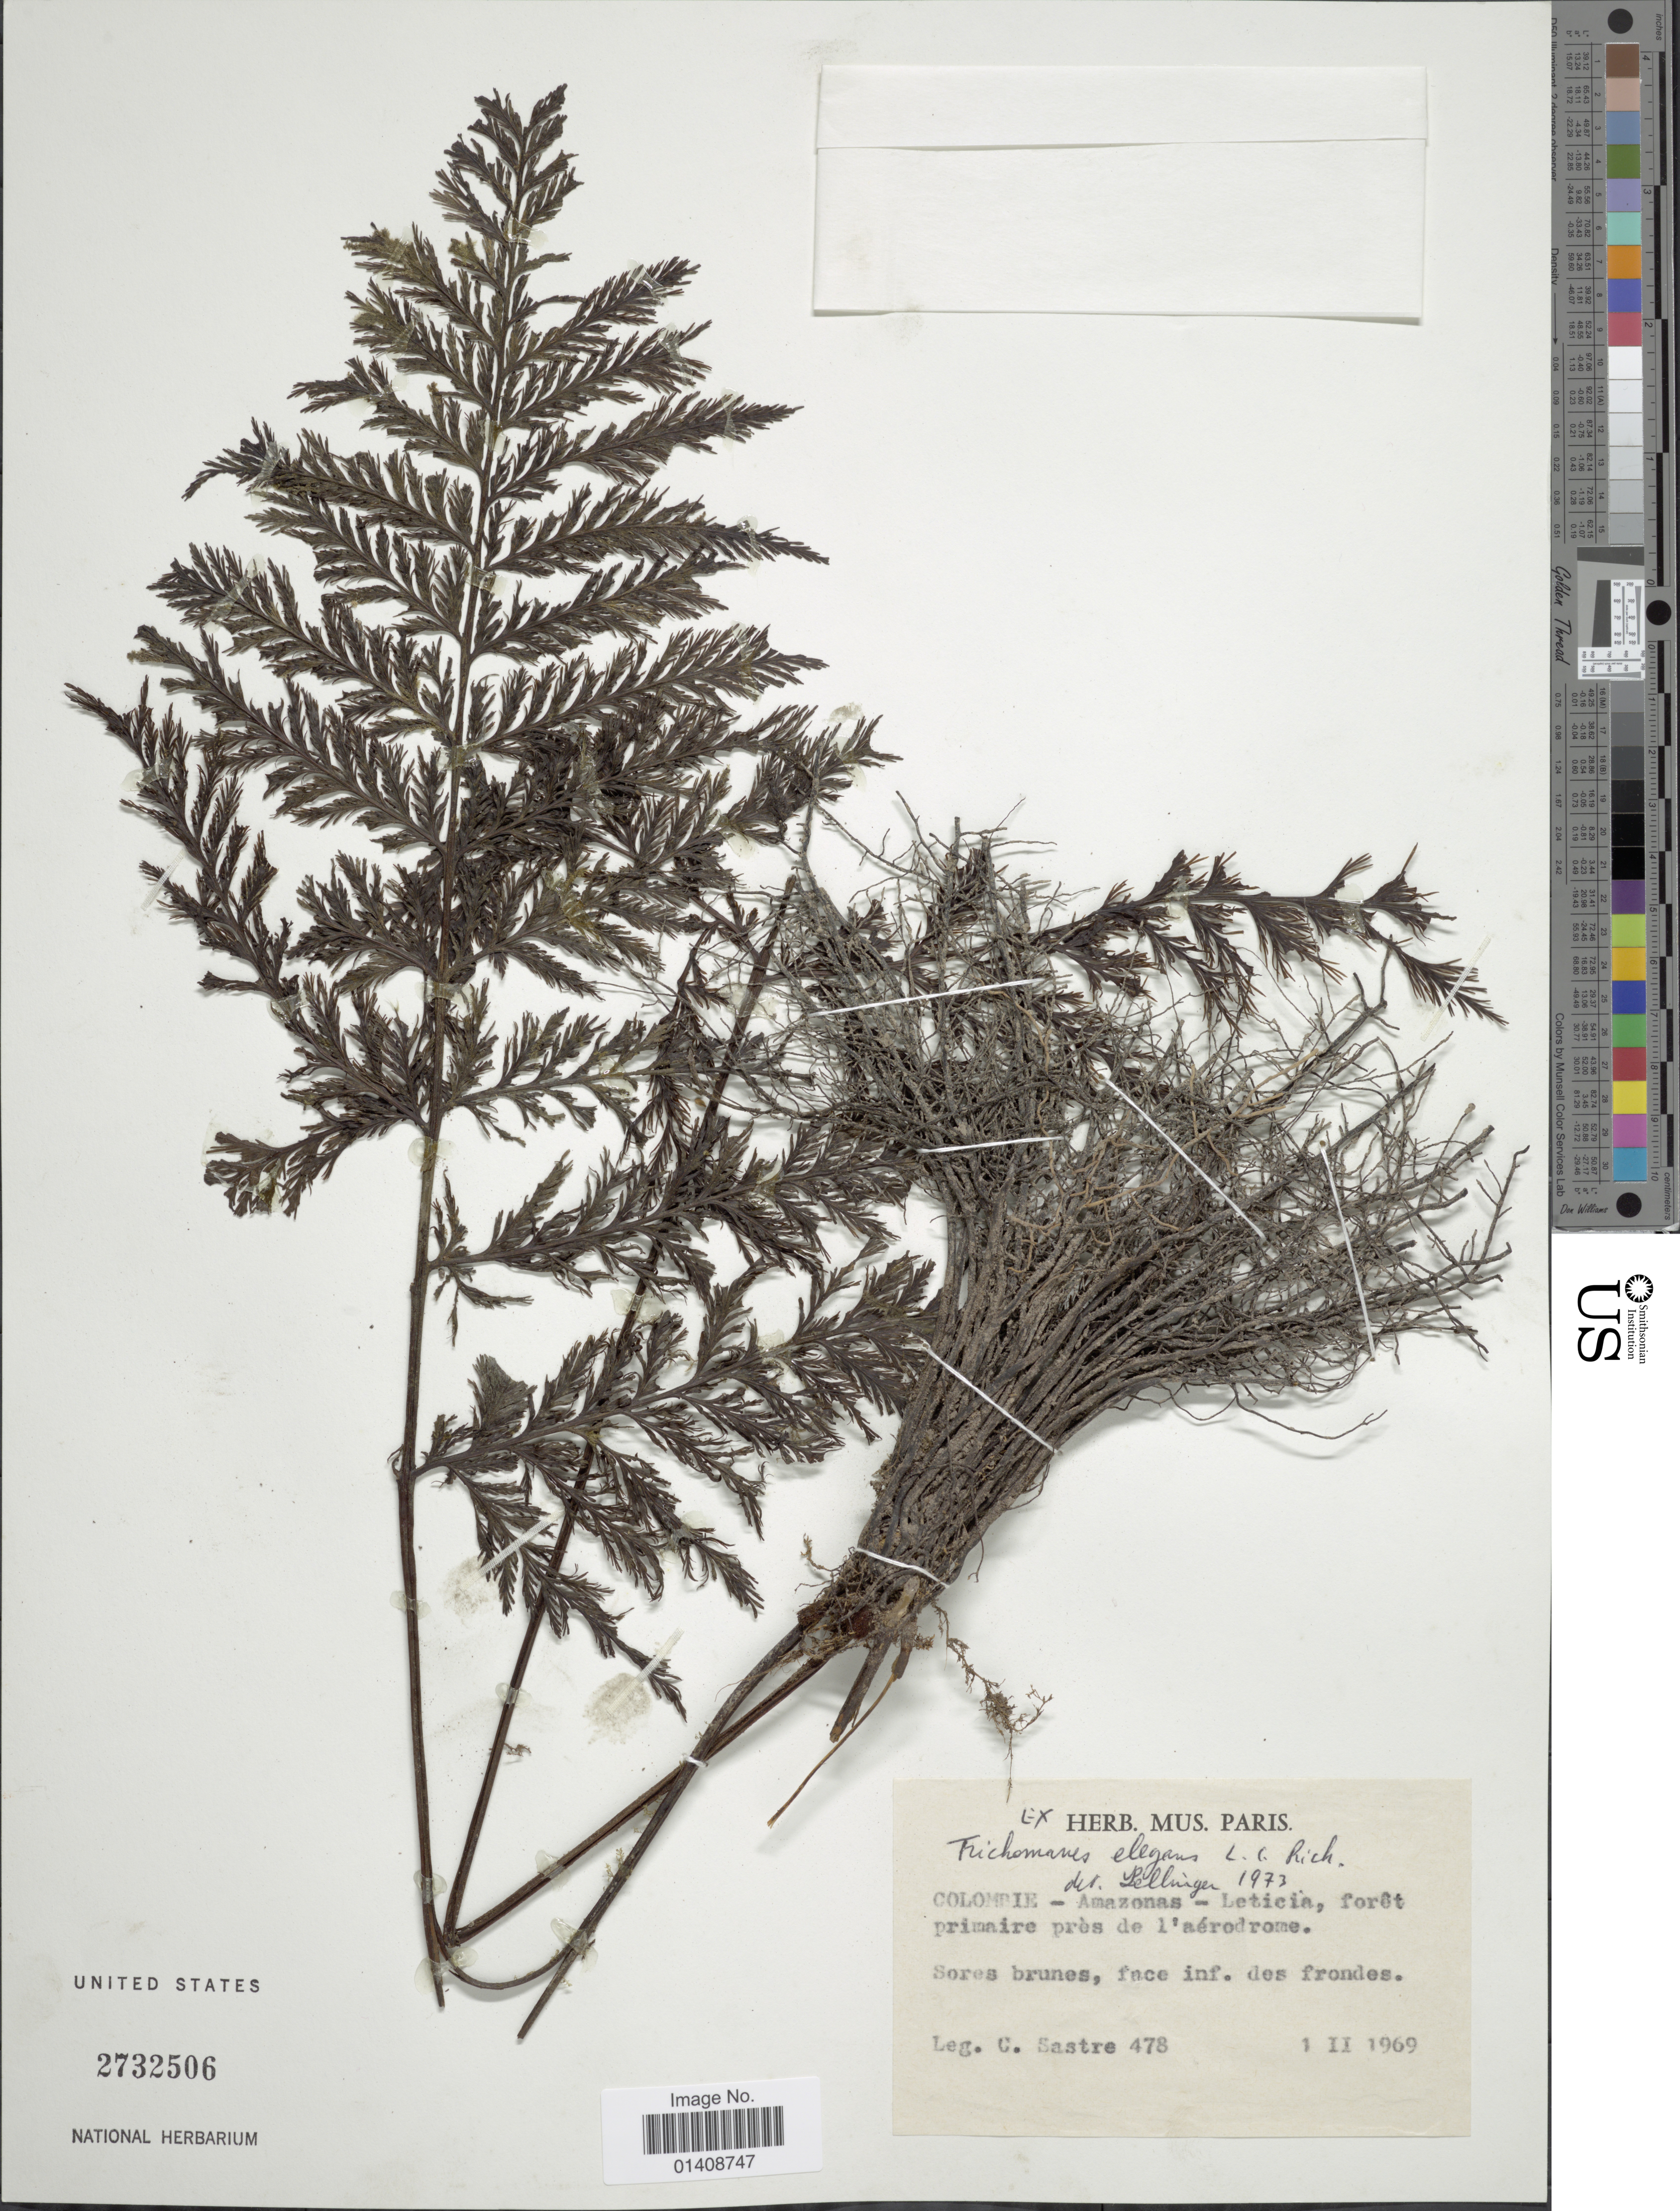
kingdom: Plantae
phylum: Tracheophyta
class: Polypodiopsida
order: Hymenophyllales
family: Hymenophyllaceae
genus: Trichomanes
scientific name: Trichomanes elegans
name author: Rich.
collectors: C. Sastre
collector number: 478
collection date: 1969-02-01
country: Colombia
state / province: Amazônas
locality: Leticia.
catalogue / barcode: US 2732506